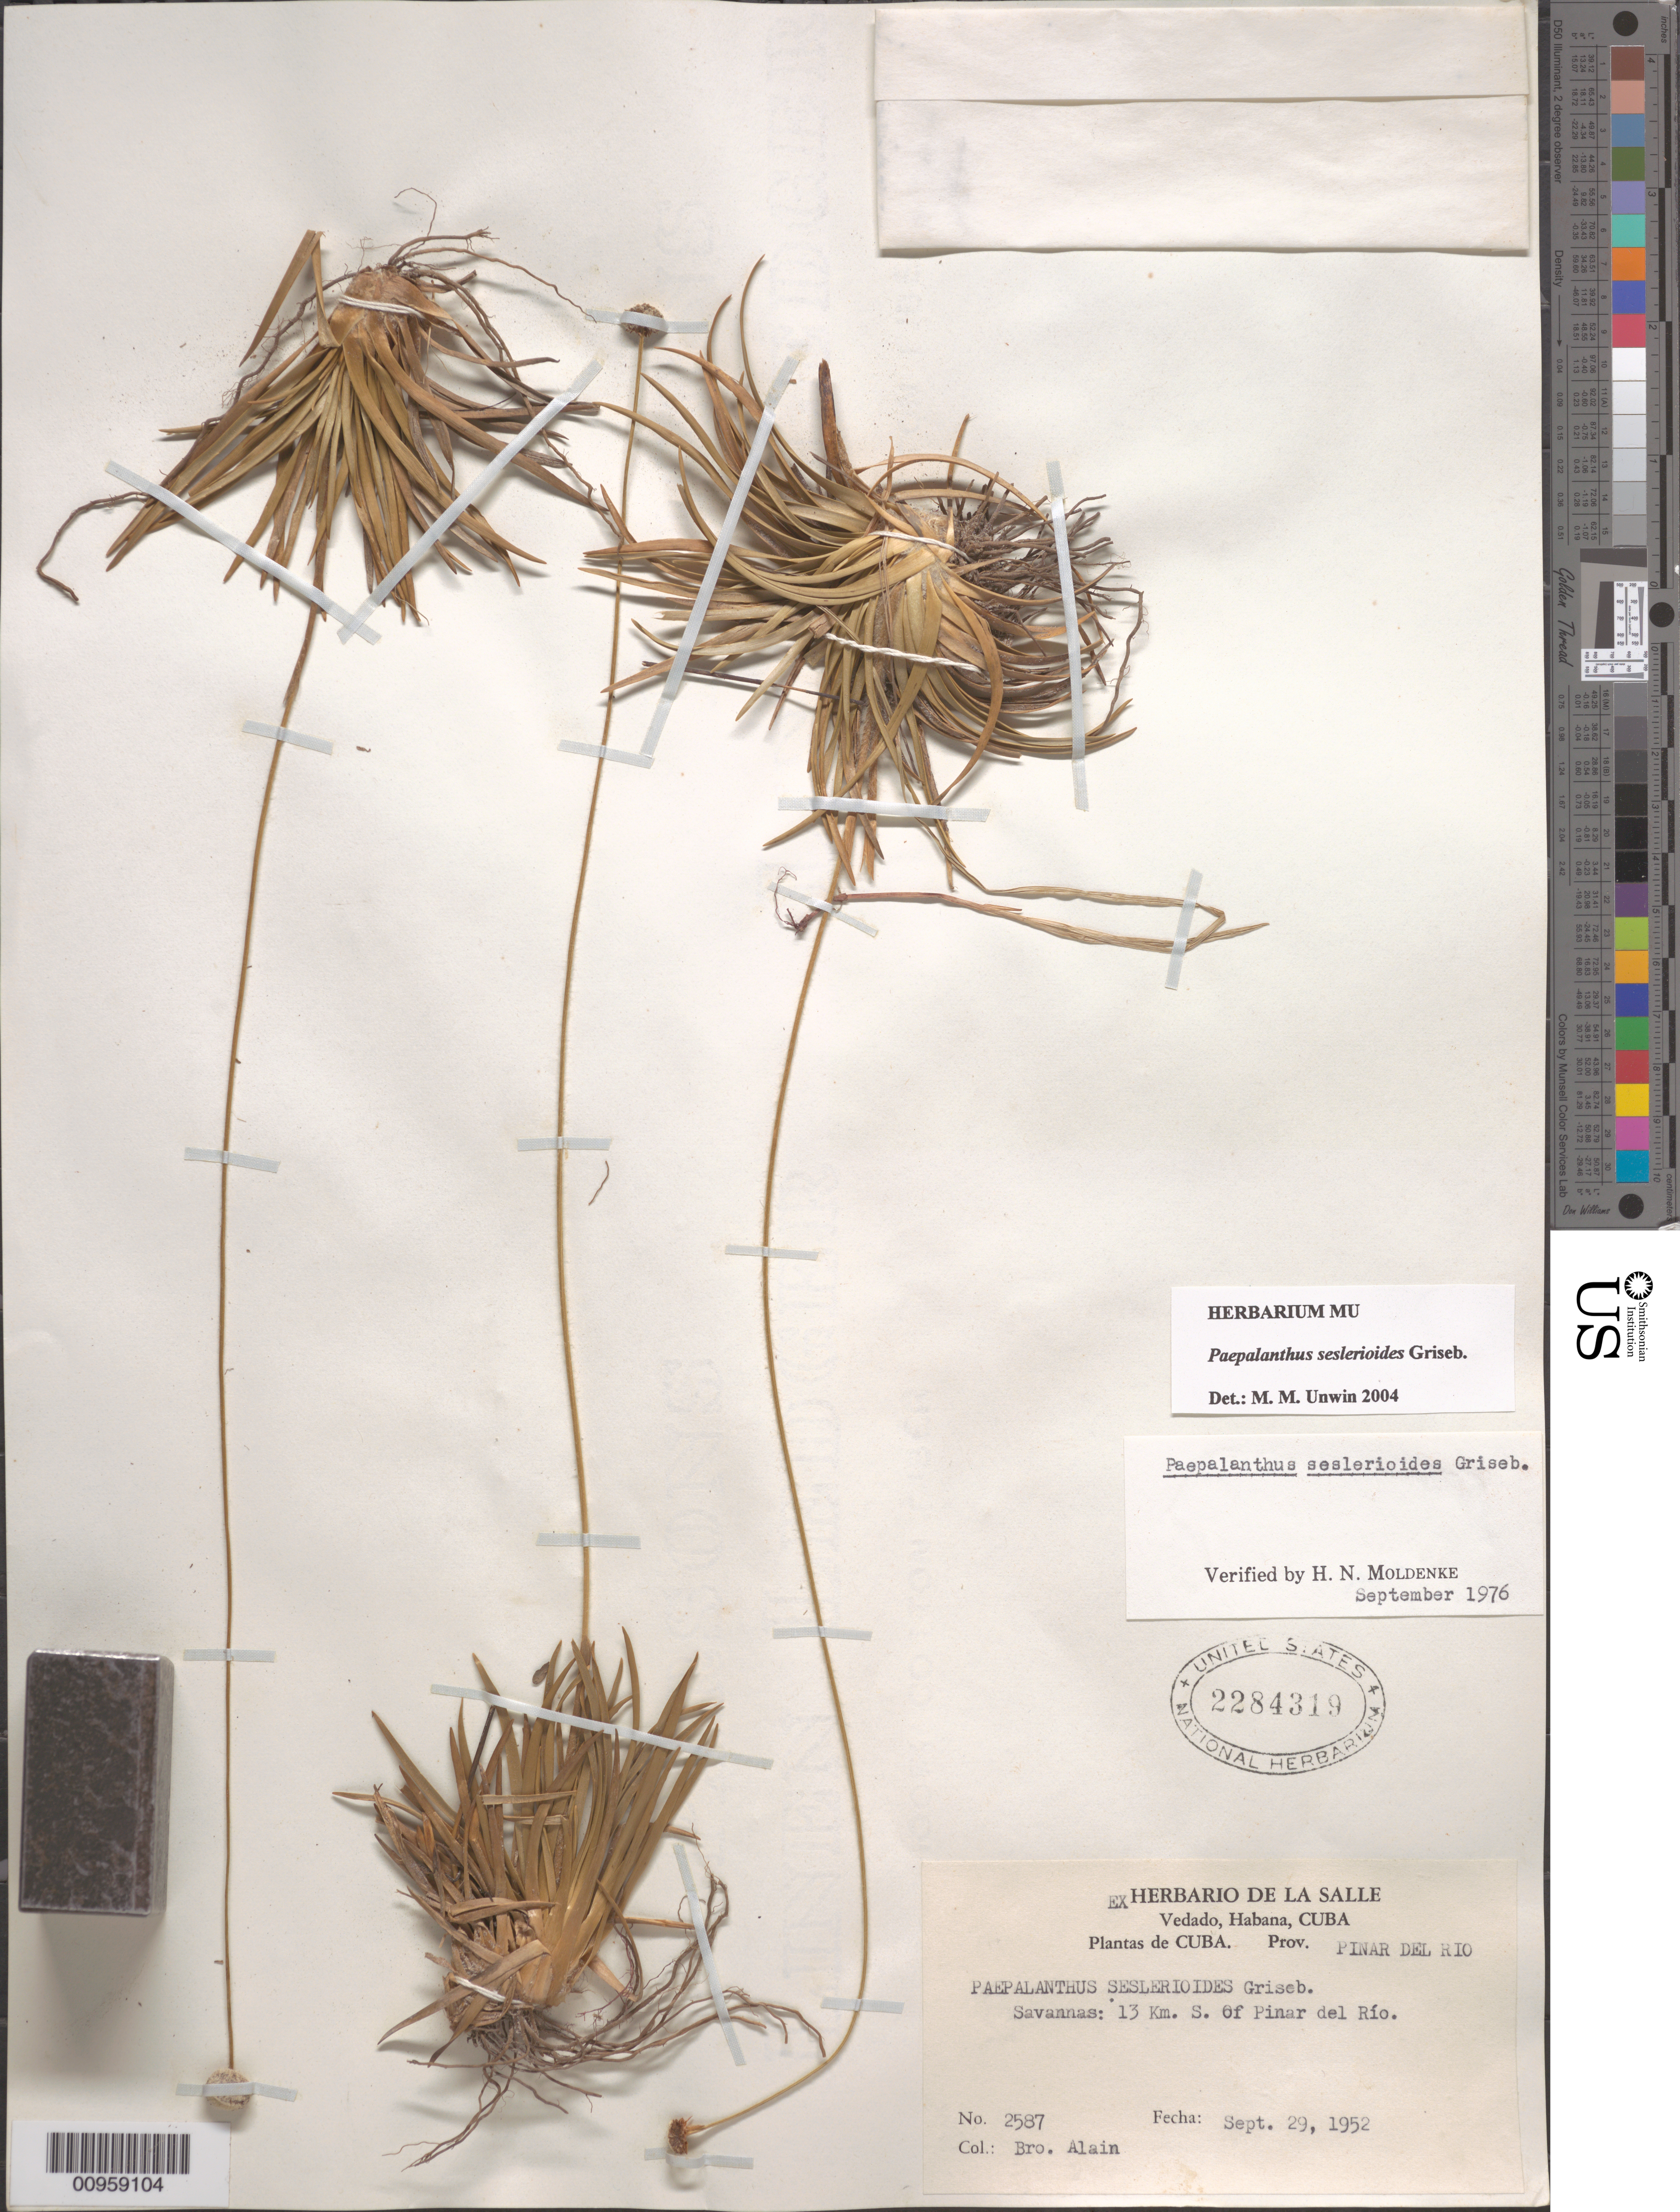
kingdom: Plantae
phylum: Tracheophyta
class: Liliopsida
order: Poales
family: Eriocaulaceae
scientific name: Giuliettia seslerioides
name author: (Griseb.) Andrino & Sano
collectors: A. H. Liogier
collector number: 2587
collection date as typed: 29 Sep 1952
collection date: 1952-09-29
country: Cuba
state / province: Pinar del Río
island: Cuba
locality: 13 Km S of Pinar del Rio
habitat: Savannas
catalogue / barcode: US 2284319